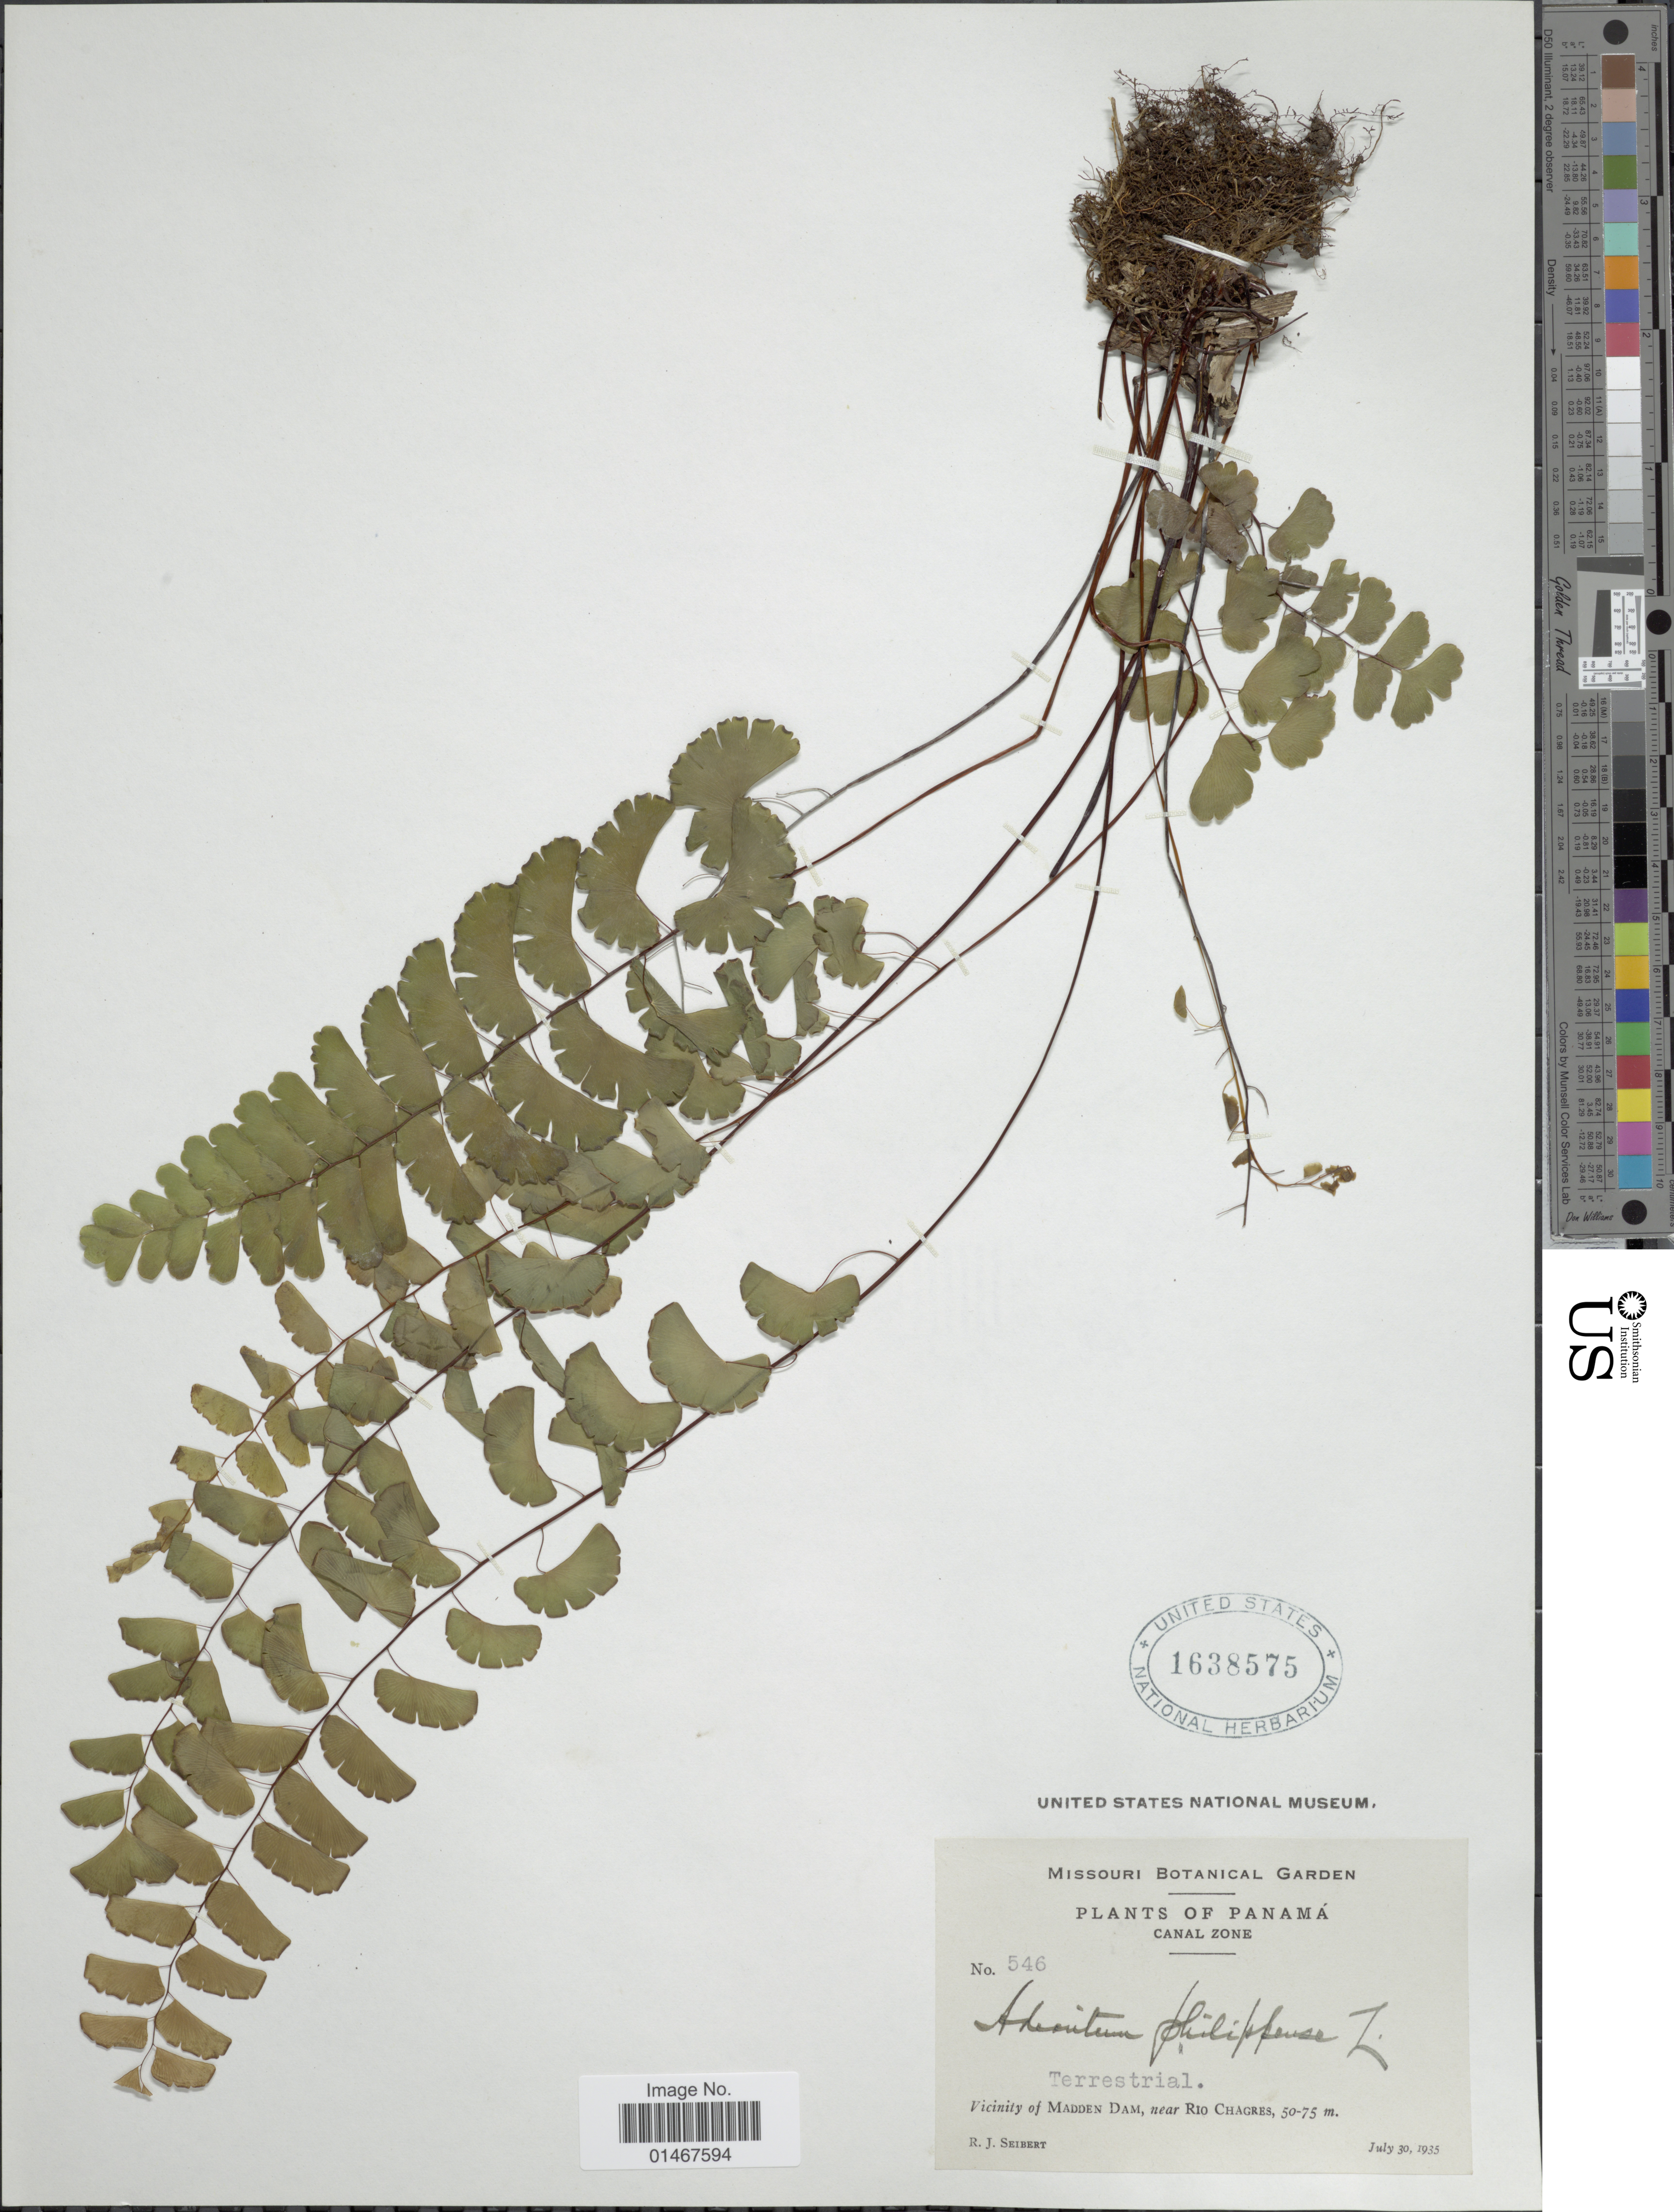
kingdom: Plantae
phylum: Tracheophyta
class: Polypodiopsida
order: Polypodiales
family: Pteridaceae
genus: Adiantum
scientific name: Adiantum philippense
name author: L.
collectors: R. J. Seibert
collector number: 546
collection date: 1935-07-30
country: Panama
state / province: Colón / Panamá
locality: Canal Zone. Vicinity of Madden Dam, near Rio Chagres.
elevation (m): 50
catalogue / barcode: US 1638575